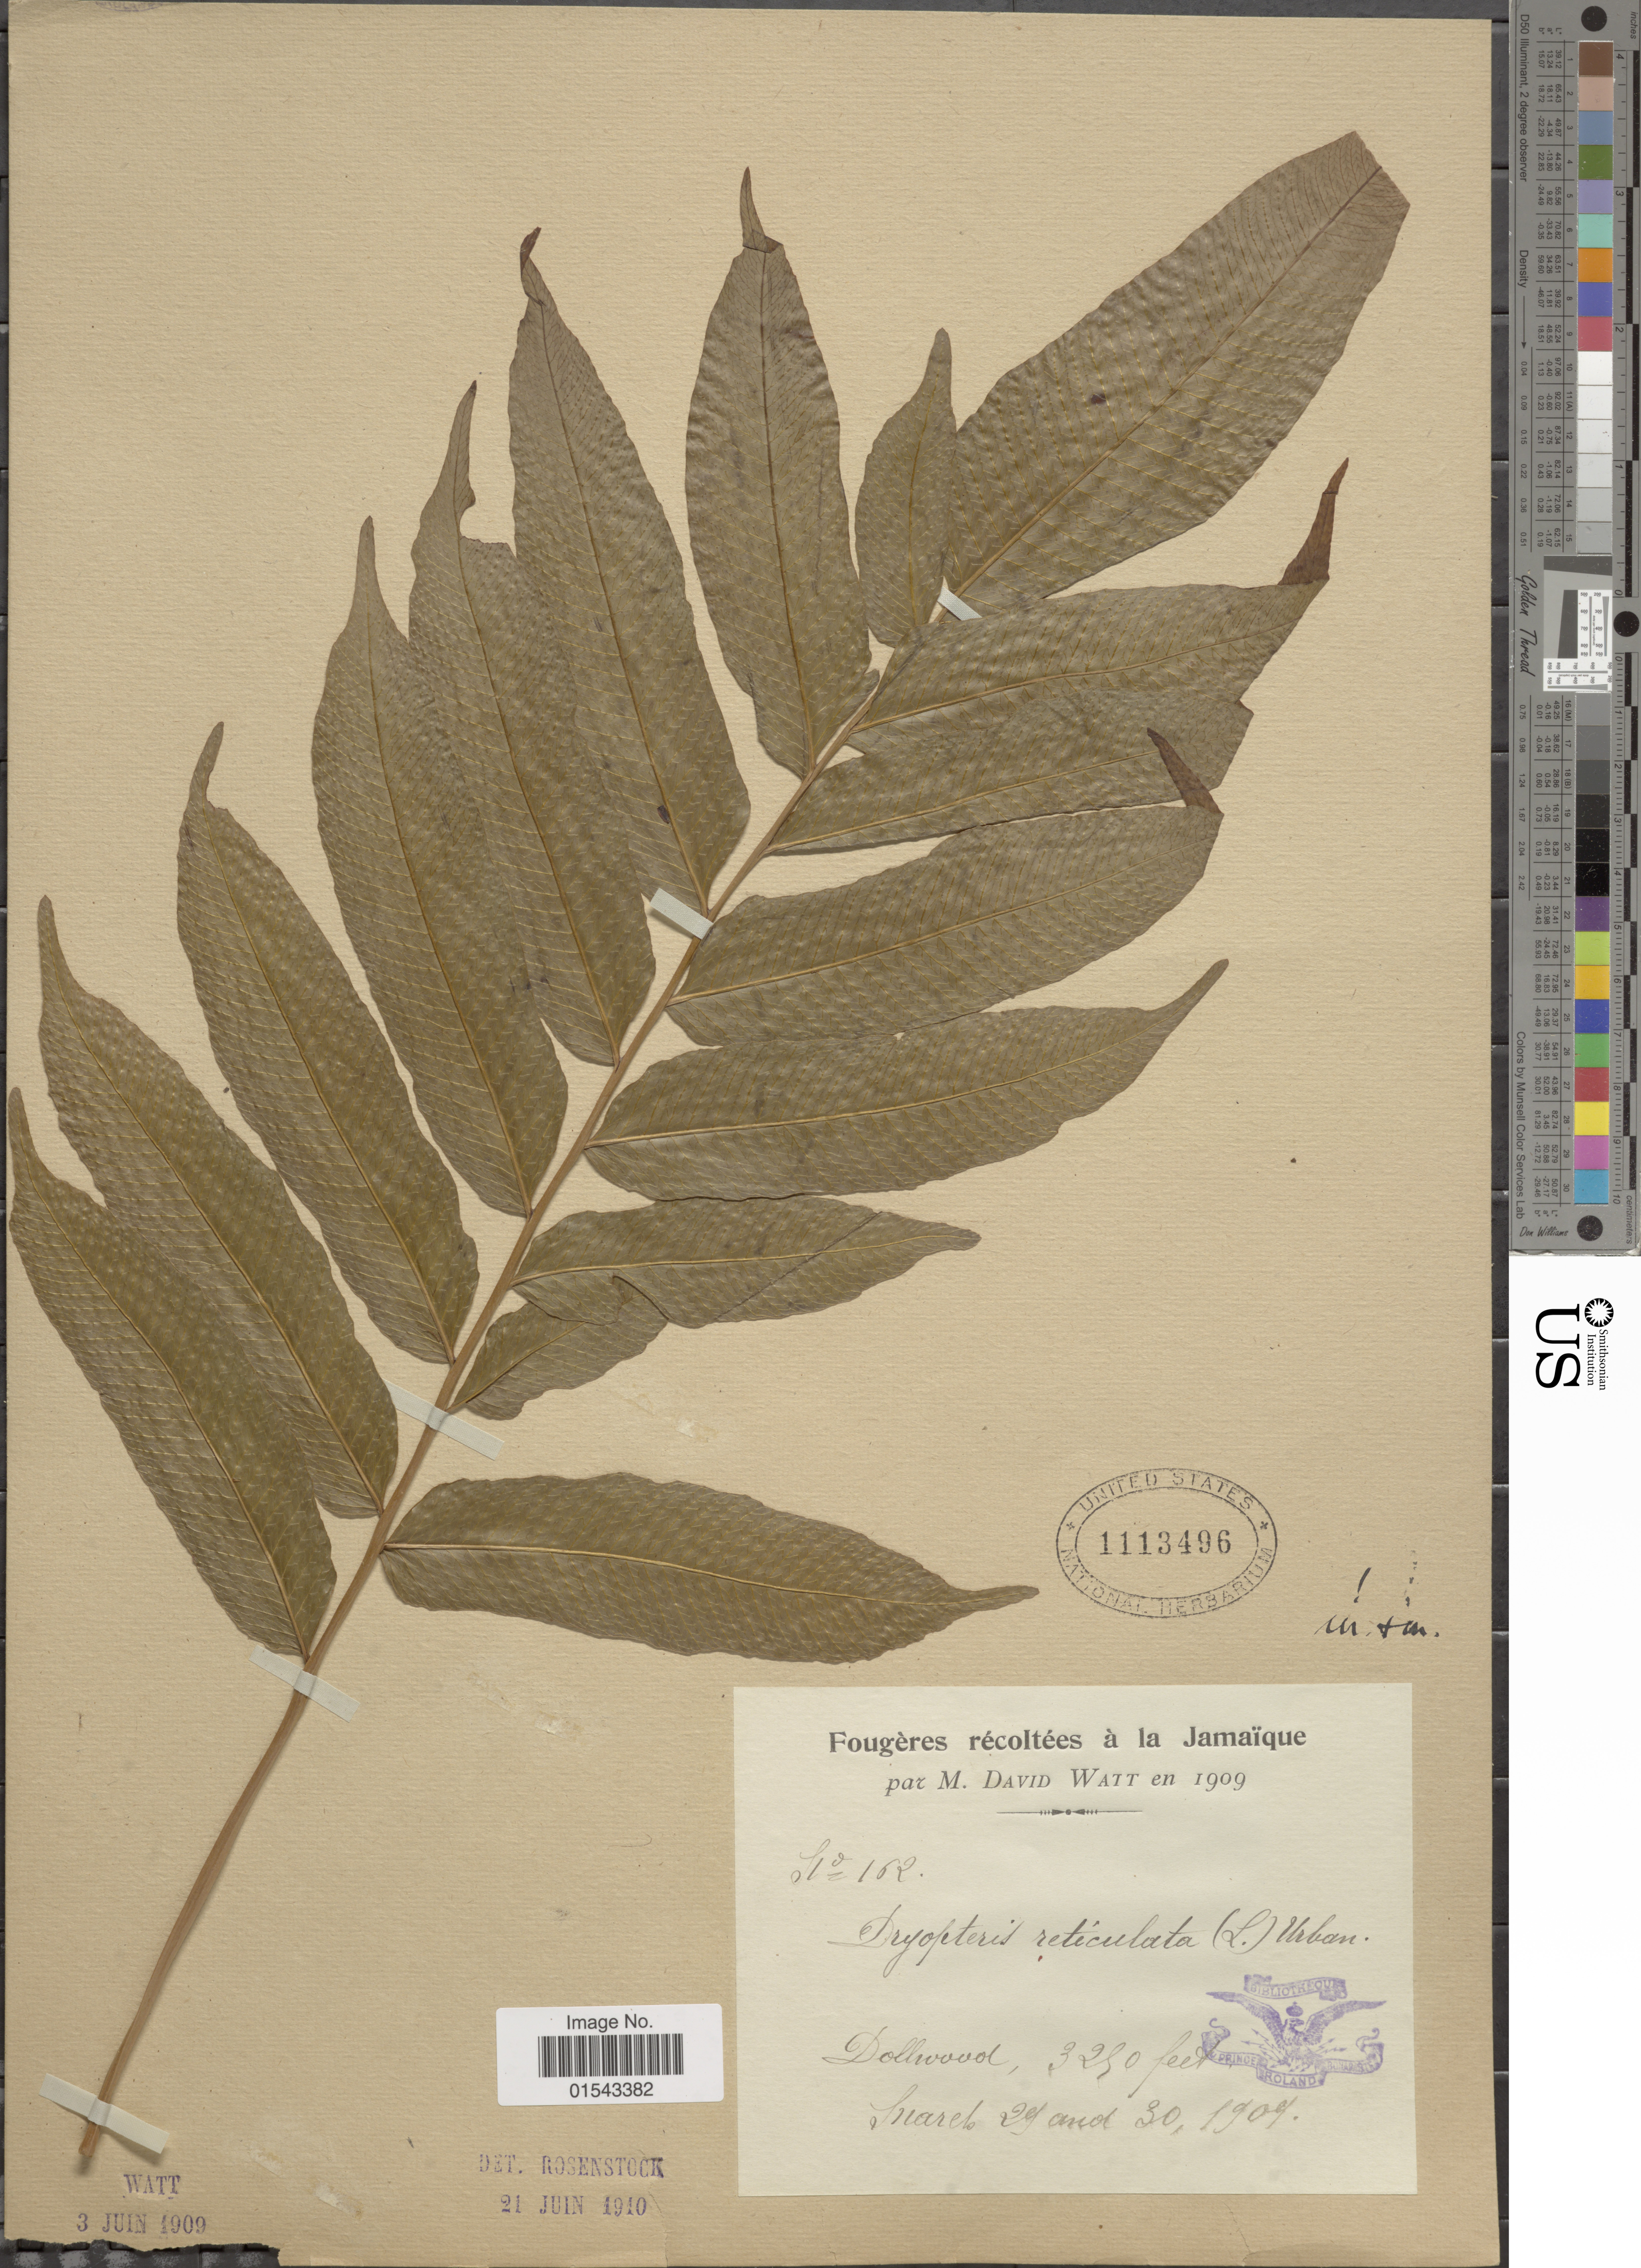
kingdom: Plantae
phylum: Tracheophyta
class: Polypodiopsida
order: Polypodiales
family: Thelypteridaceae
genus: Meniscium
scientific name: Meniscium reticulatum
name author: (L.) Sw.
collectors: D. A. P. Watt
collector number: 152*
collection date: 1909-03-29/1909-03-30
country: Jamaica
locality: Dollwood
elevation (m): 991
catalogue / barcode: US 1113496